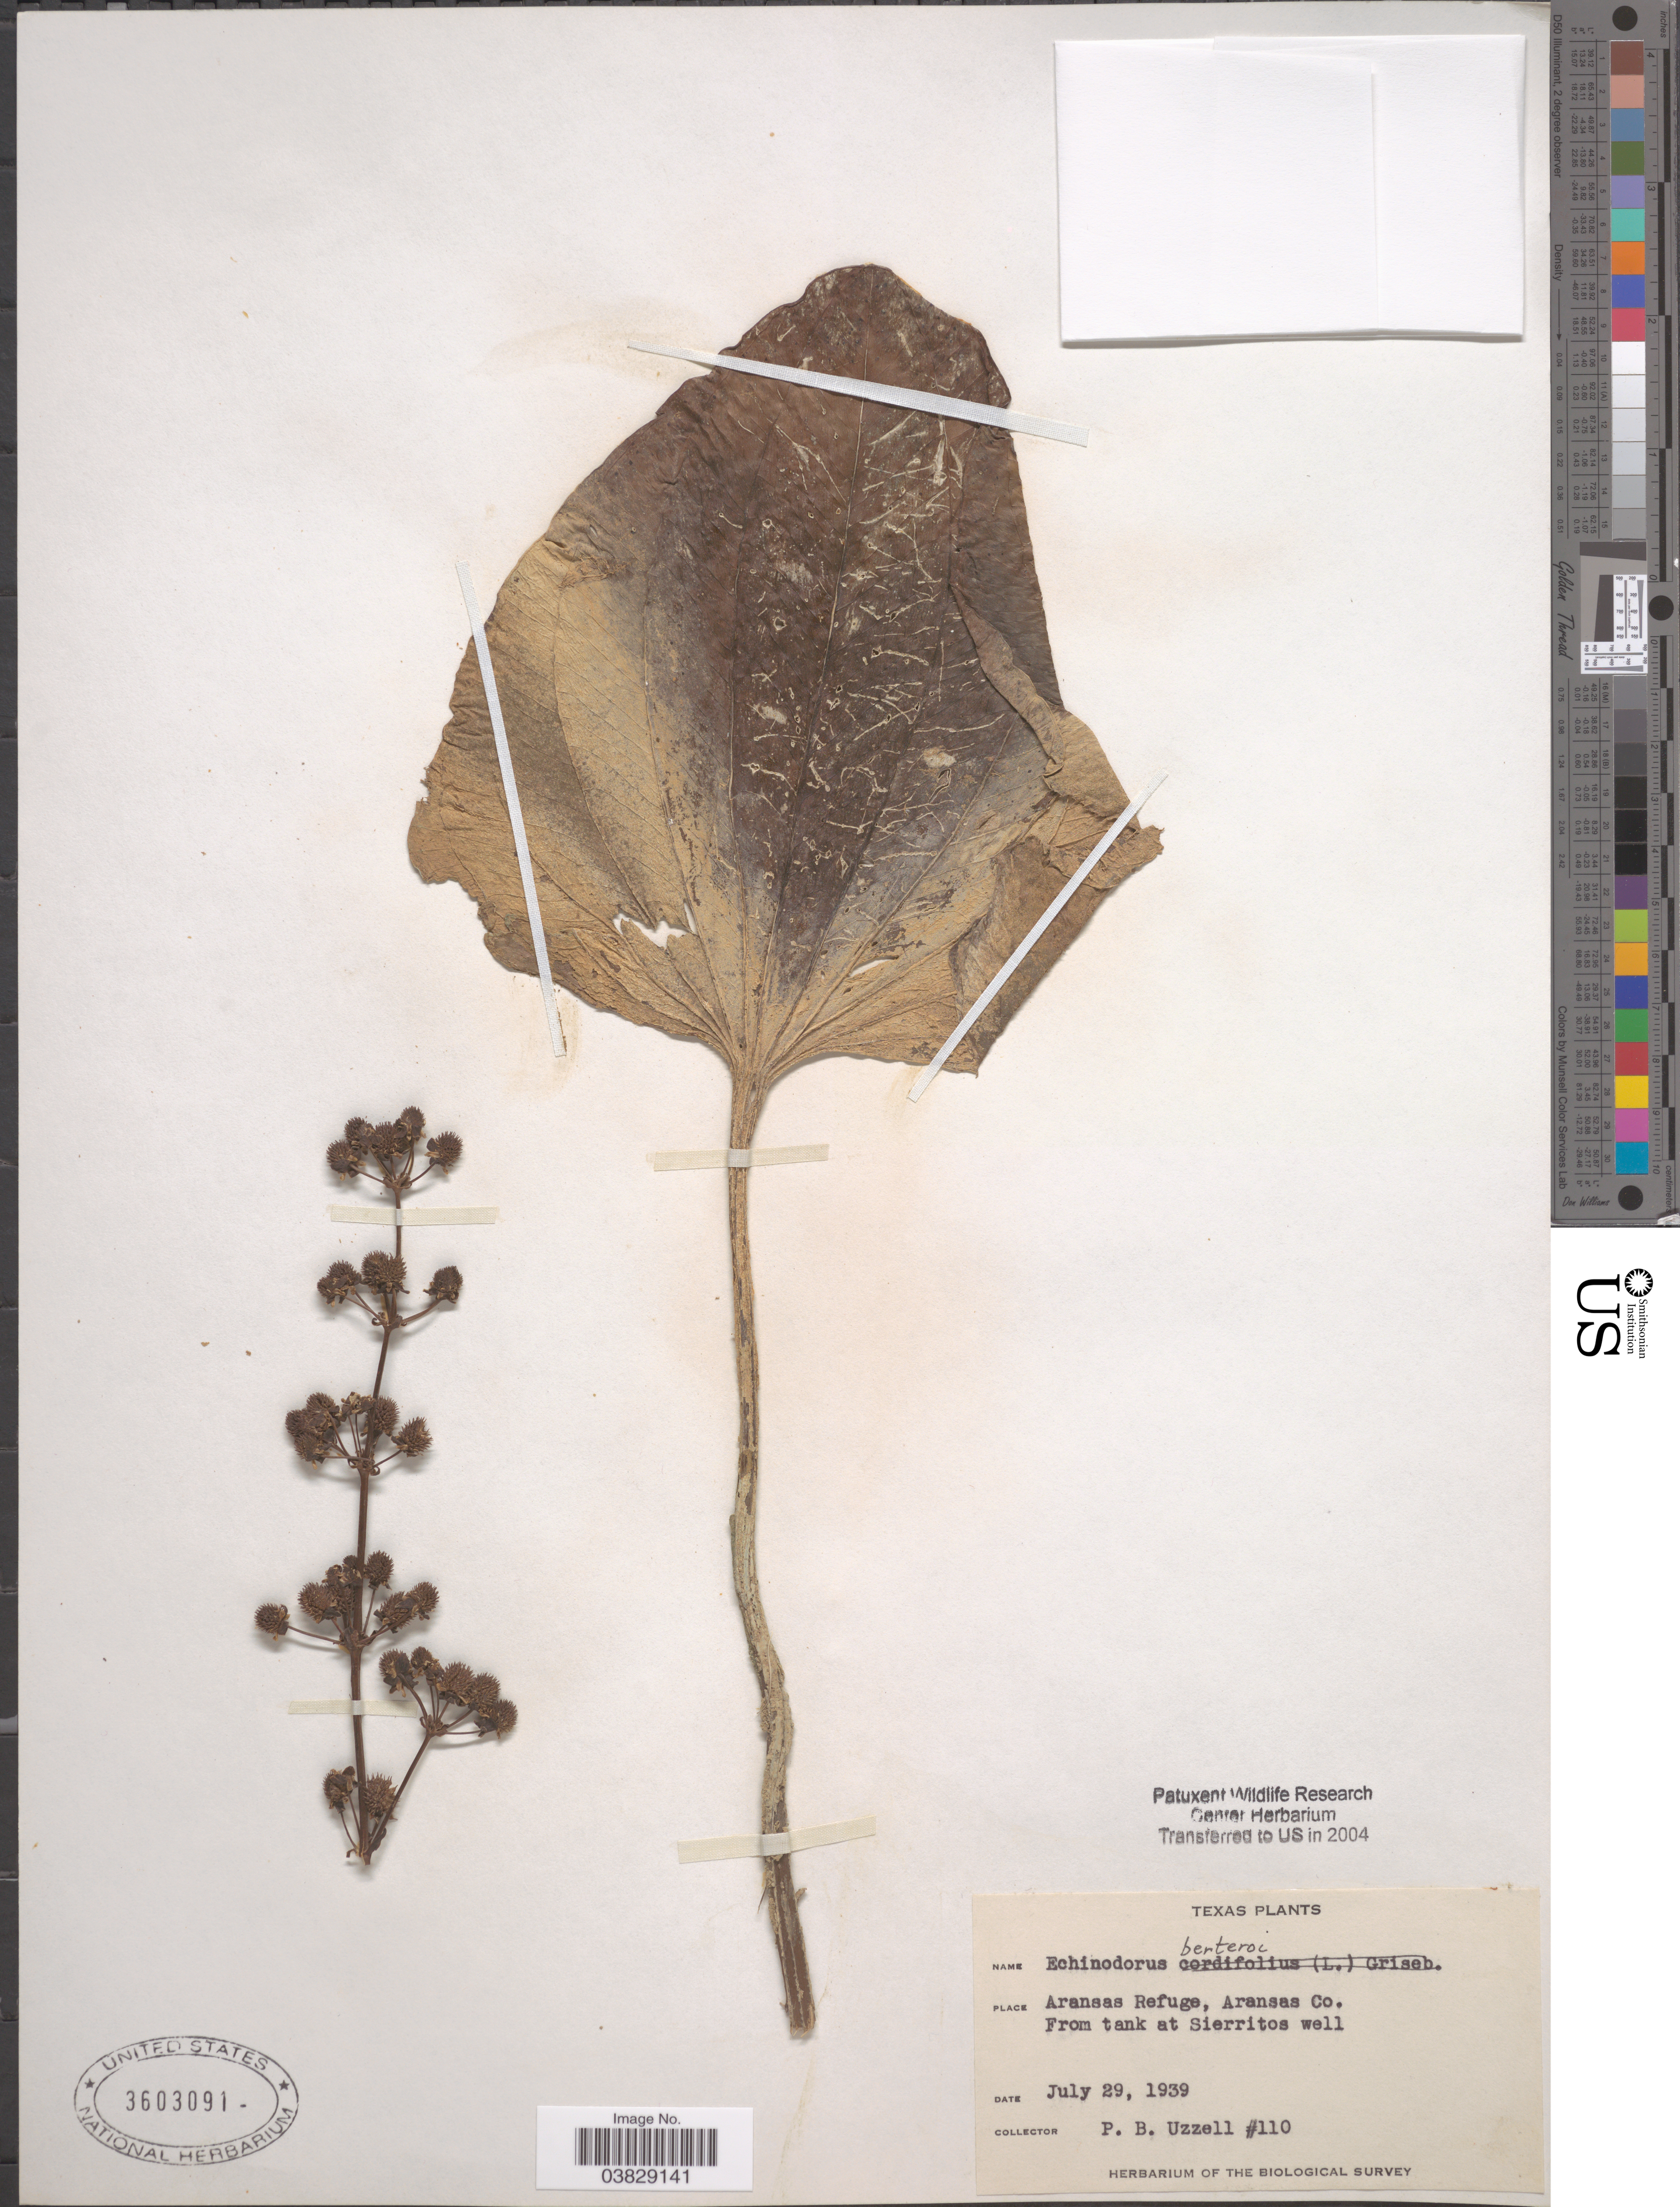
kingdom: Plantae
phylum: Tracheophyta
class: Liliopsida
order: Alismatales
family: Alismataceae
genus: Echinodorus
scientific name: Echinodorus berteroi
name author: (Spreng.) Fassett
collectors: P. Uzzell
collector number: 110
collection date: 1939-07-29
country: United States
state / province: Texas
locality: Aransas Refuge, Aransas Co. From tank at Sierritos well.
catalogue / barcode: US 3603091